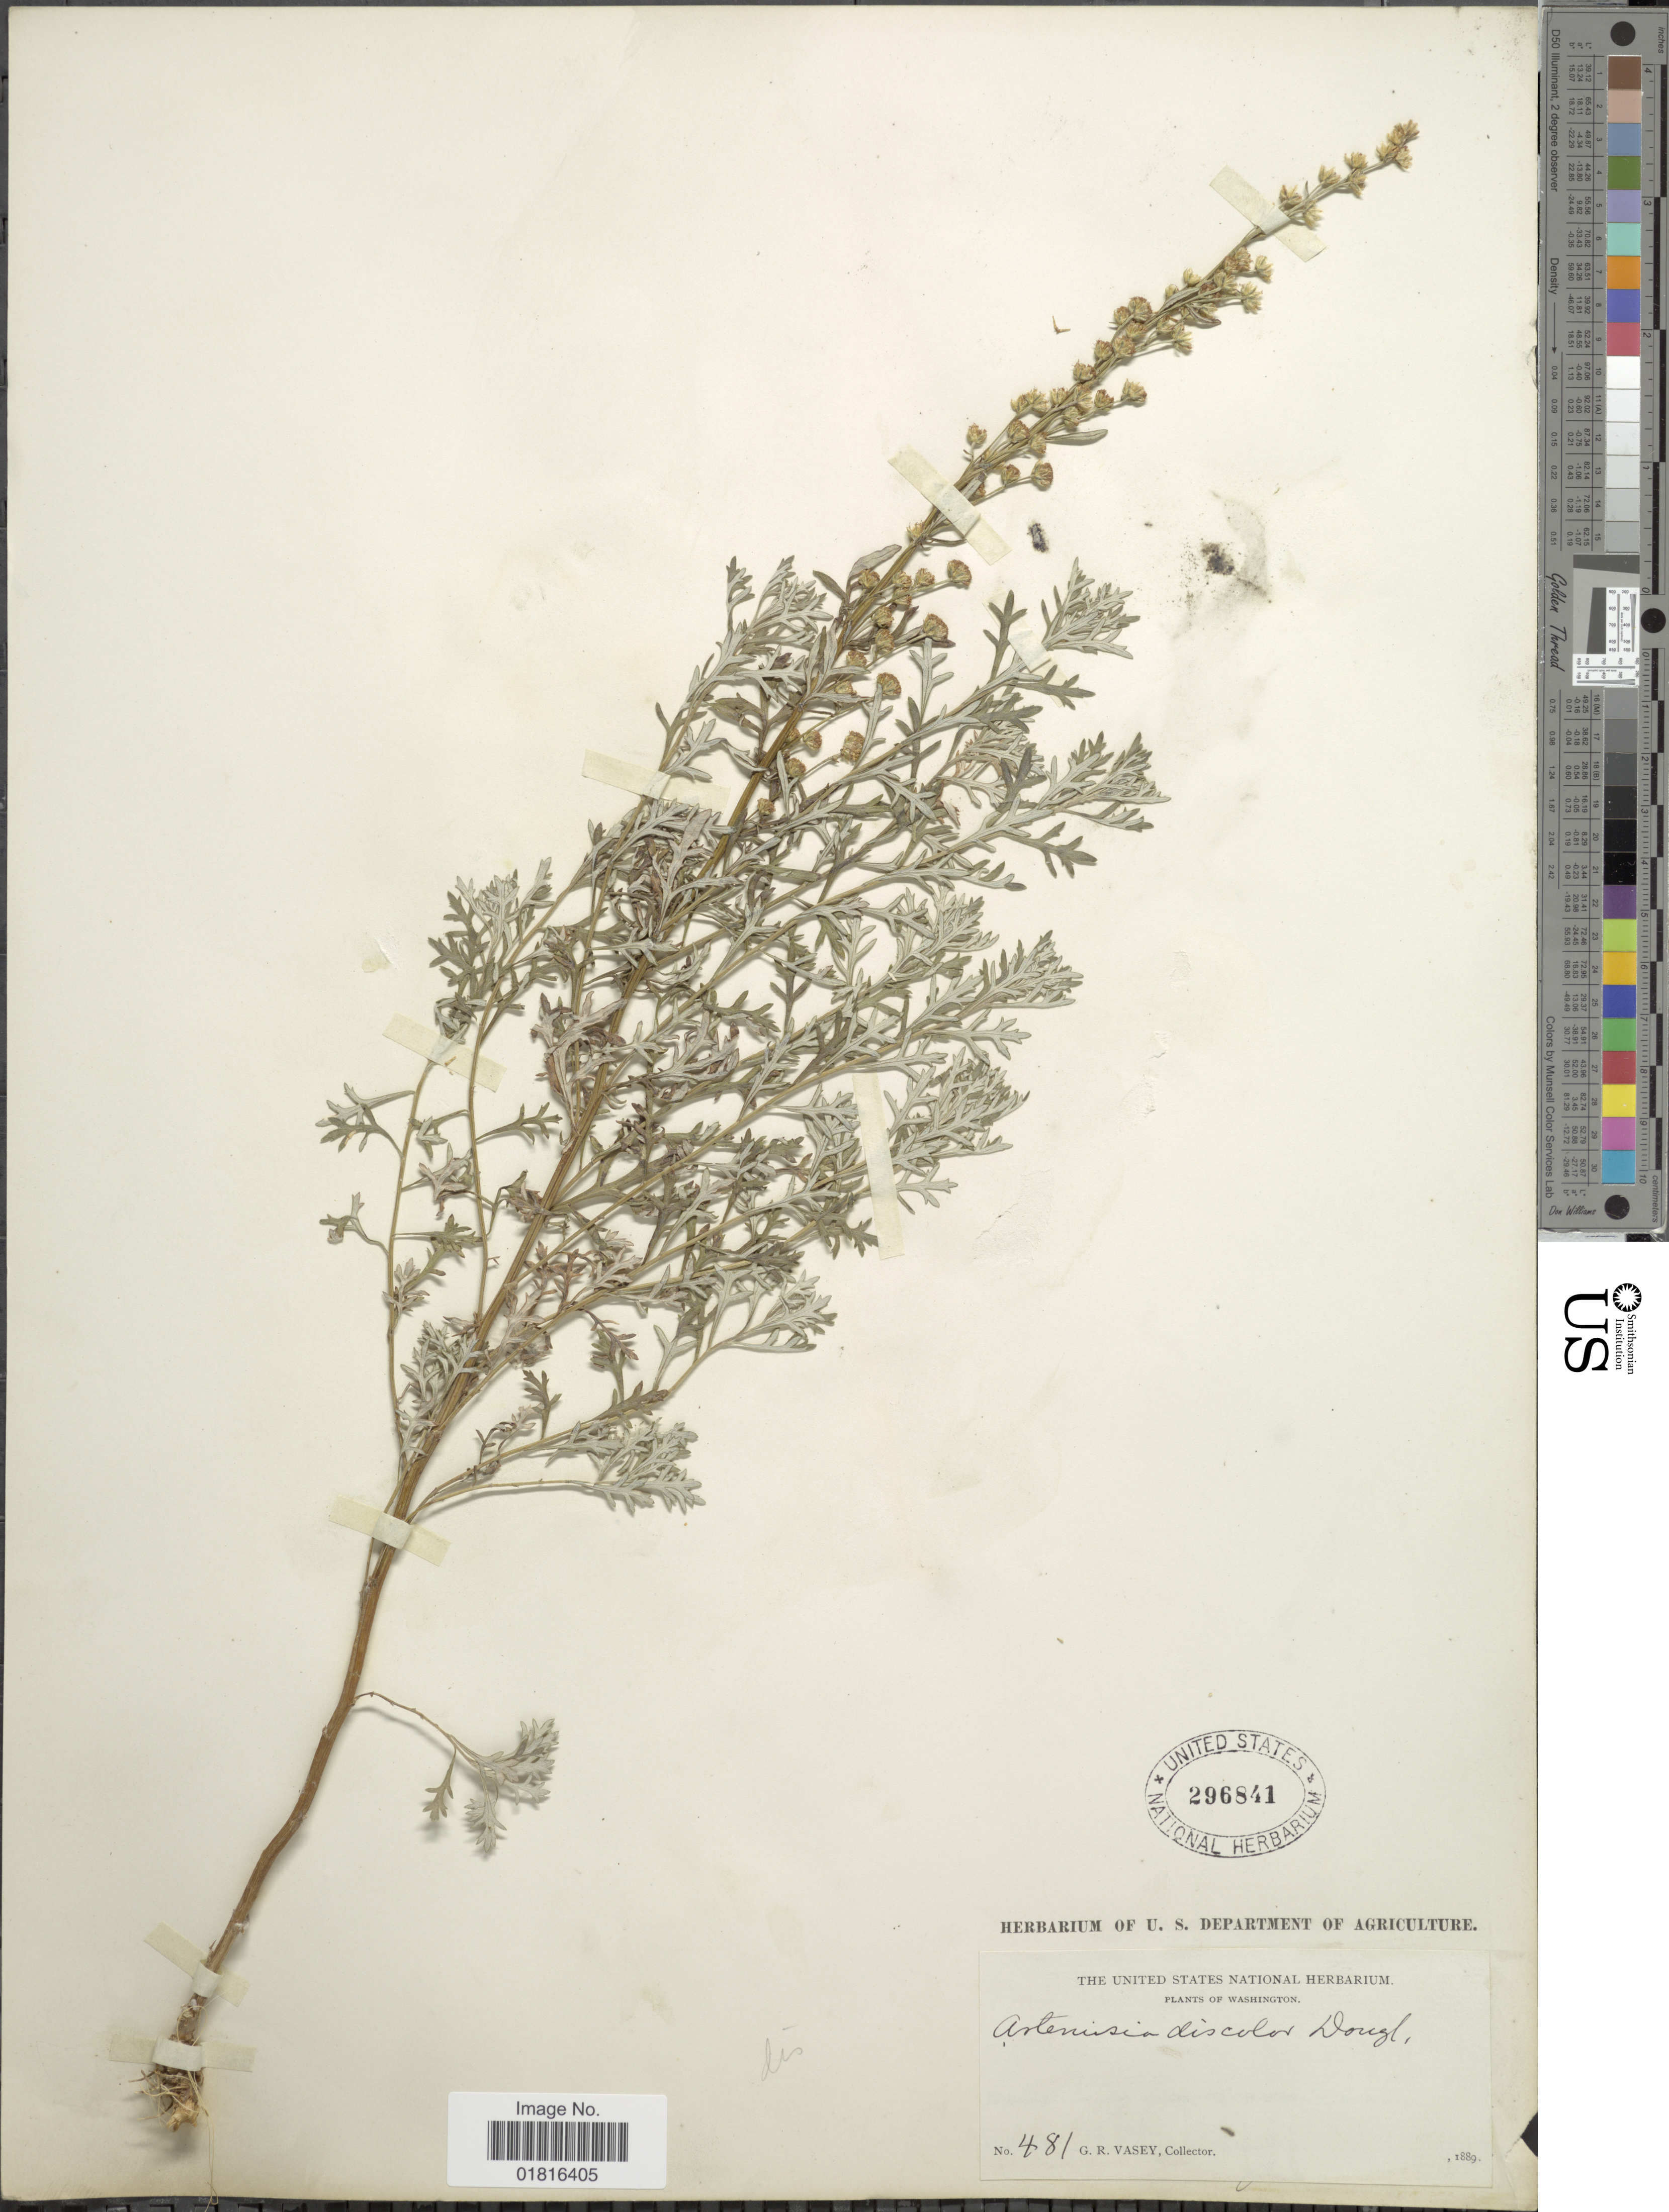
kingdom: Plantae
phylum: Tracheophyta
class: Magnoliopsida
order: Asterales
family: Asteraceae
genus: Artemisia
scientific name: Artemisia michauxiana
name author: Besser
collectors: G. R. Vasey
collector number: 481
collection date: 1889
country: United States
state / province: Washington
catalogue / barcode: US 296841